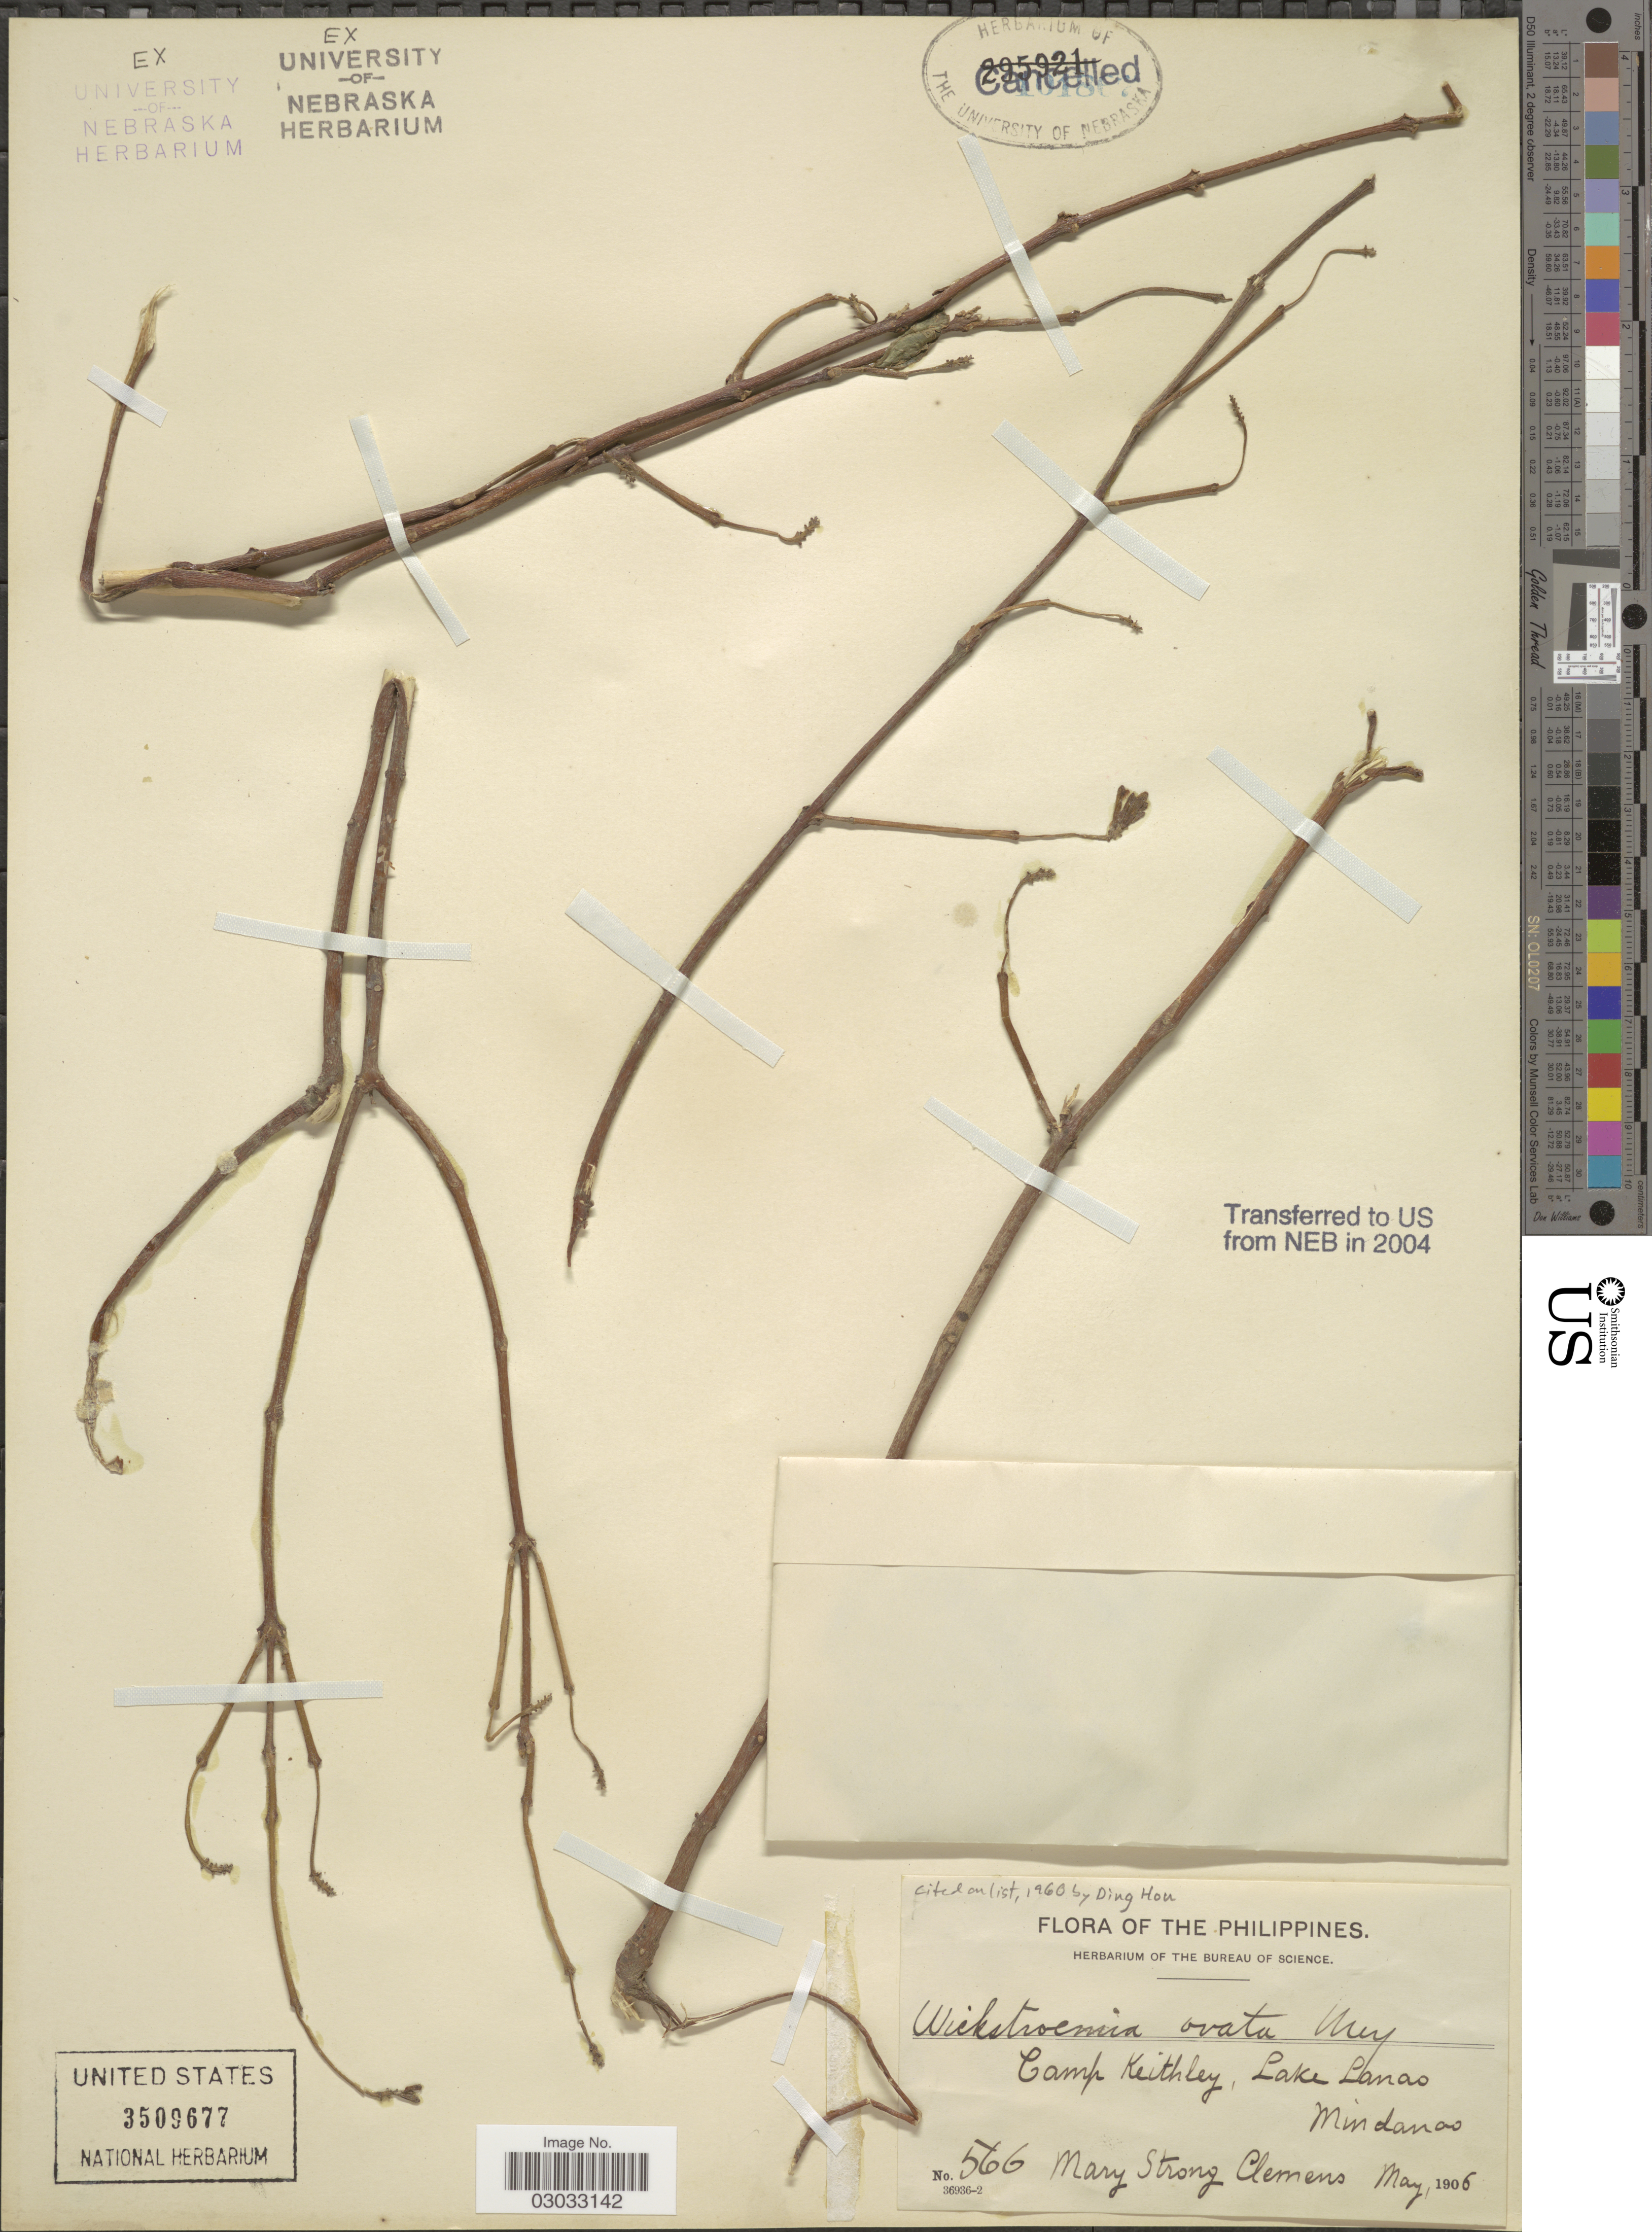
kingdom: Plantae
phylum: Tracheophyta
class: Magnoliopsida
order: Malvales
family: Thymelaeaceae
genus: Wikstroemia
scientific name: Wikstroemia ovata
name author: C.A. Mey.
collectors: M. S. Clemens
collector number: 566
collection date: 1906-05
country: Philippines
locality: Camp Keithley, Lake Lanao, Mindanao.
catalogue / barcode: US 3509677